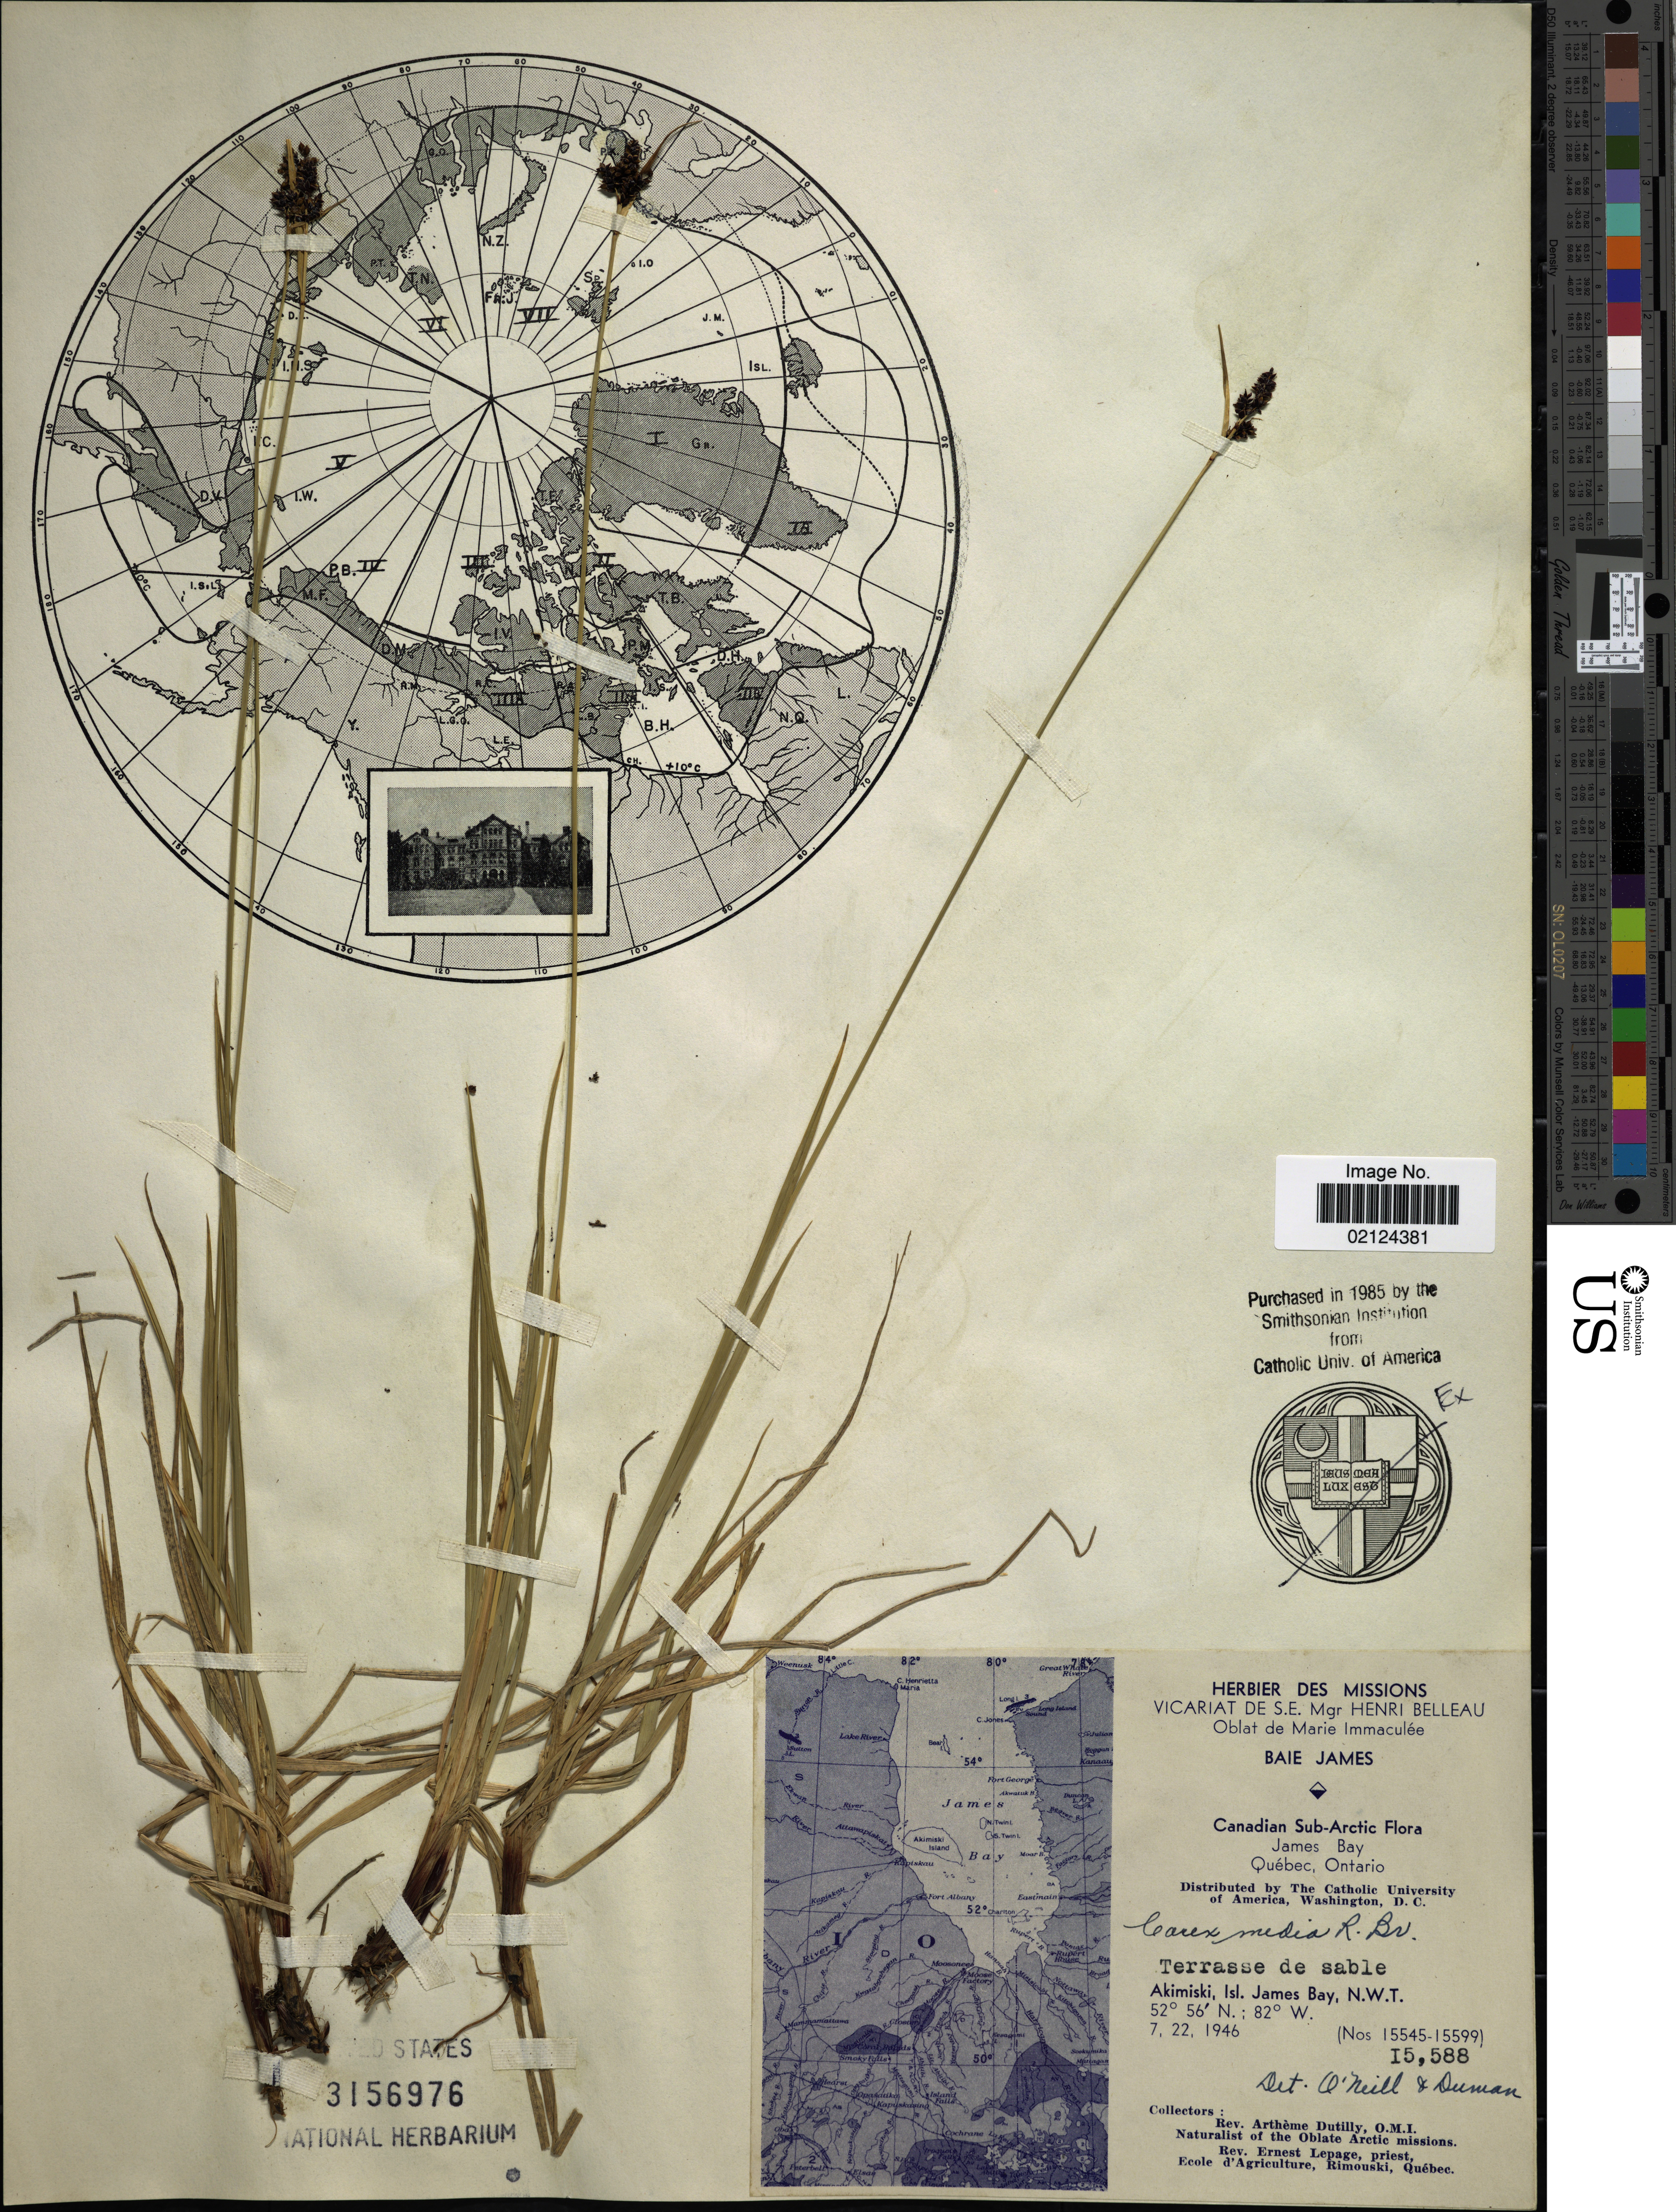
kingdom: Plantae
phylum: Tracheophyta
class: Liliopsida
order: Poales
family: Cyperaceae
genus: Carex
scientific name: Carex media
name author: R. Br.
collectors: A. Dutilly & E. Lepage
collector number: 15588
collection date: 1946-07-22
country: Canada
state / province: Nunavut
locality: Baie James, Canadian Sub-Arctic, James Bay, Quebec, Ontario. Terrasse de sable Akimiski, Isl. James Bay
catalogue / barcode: US 3156976